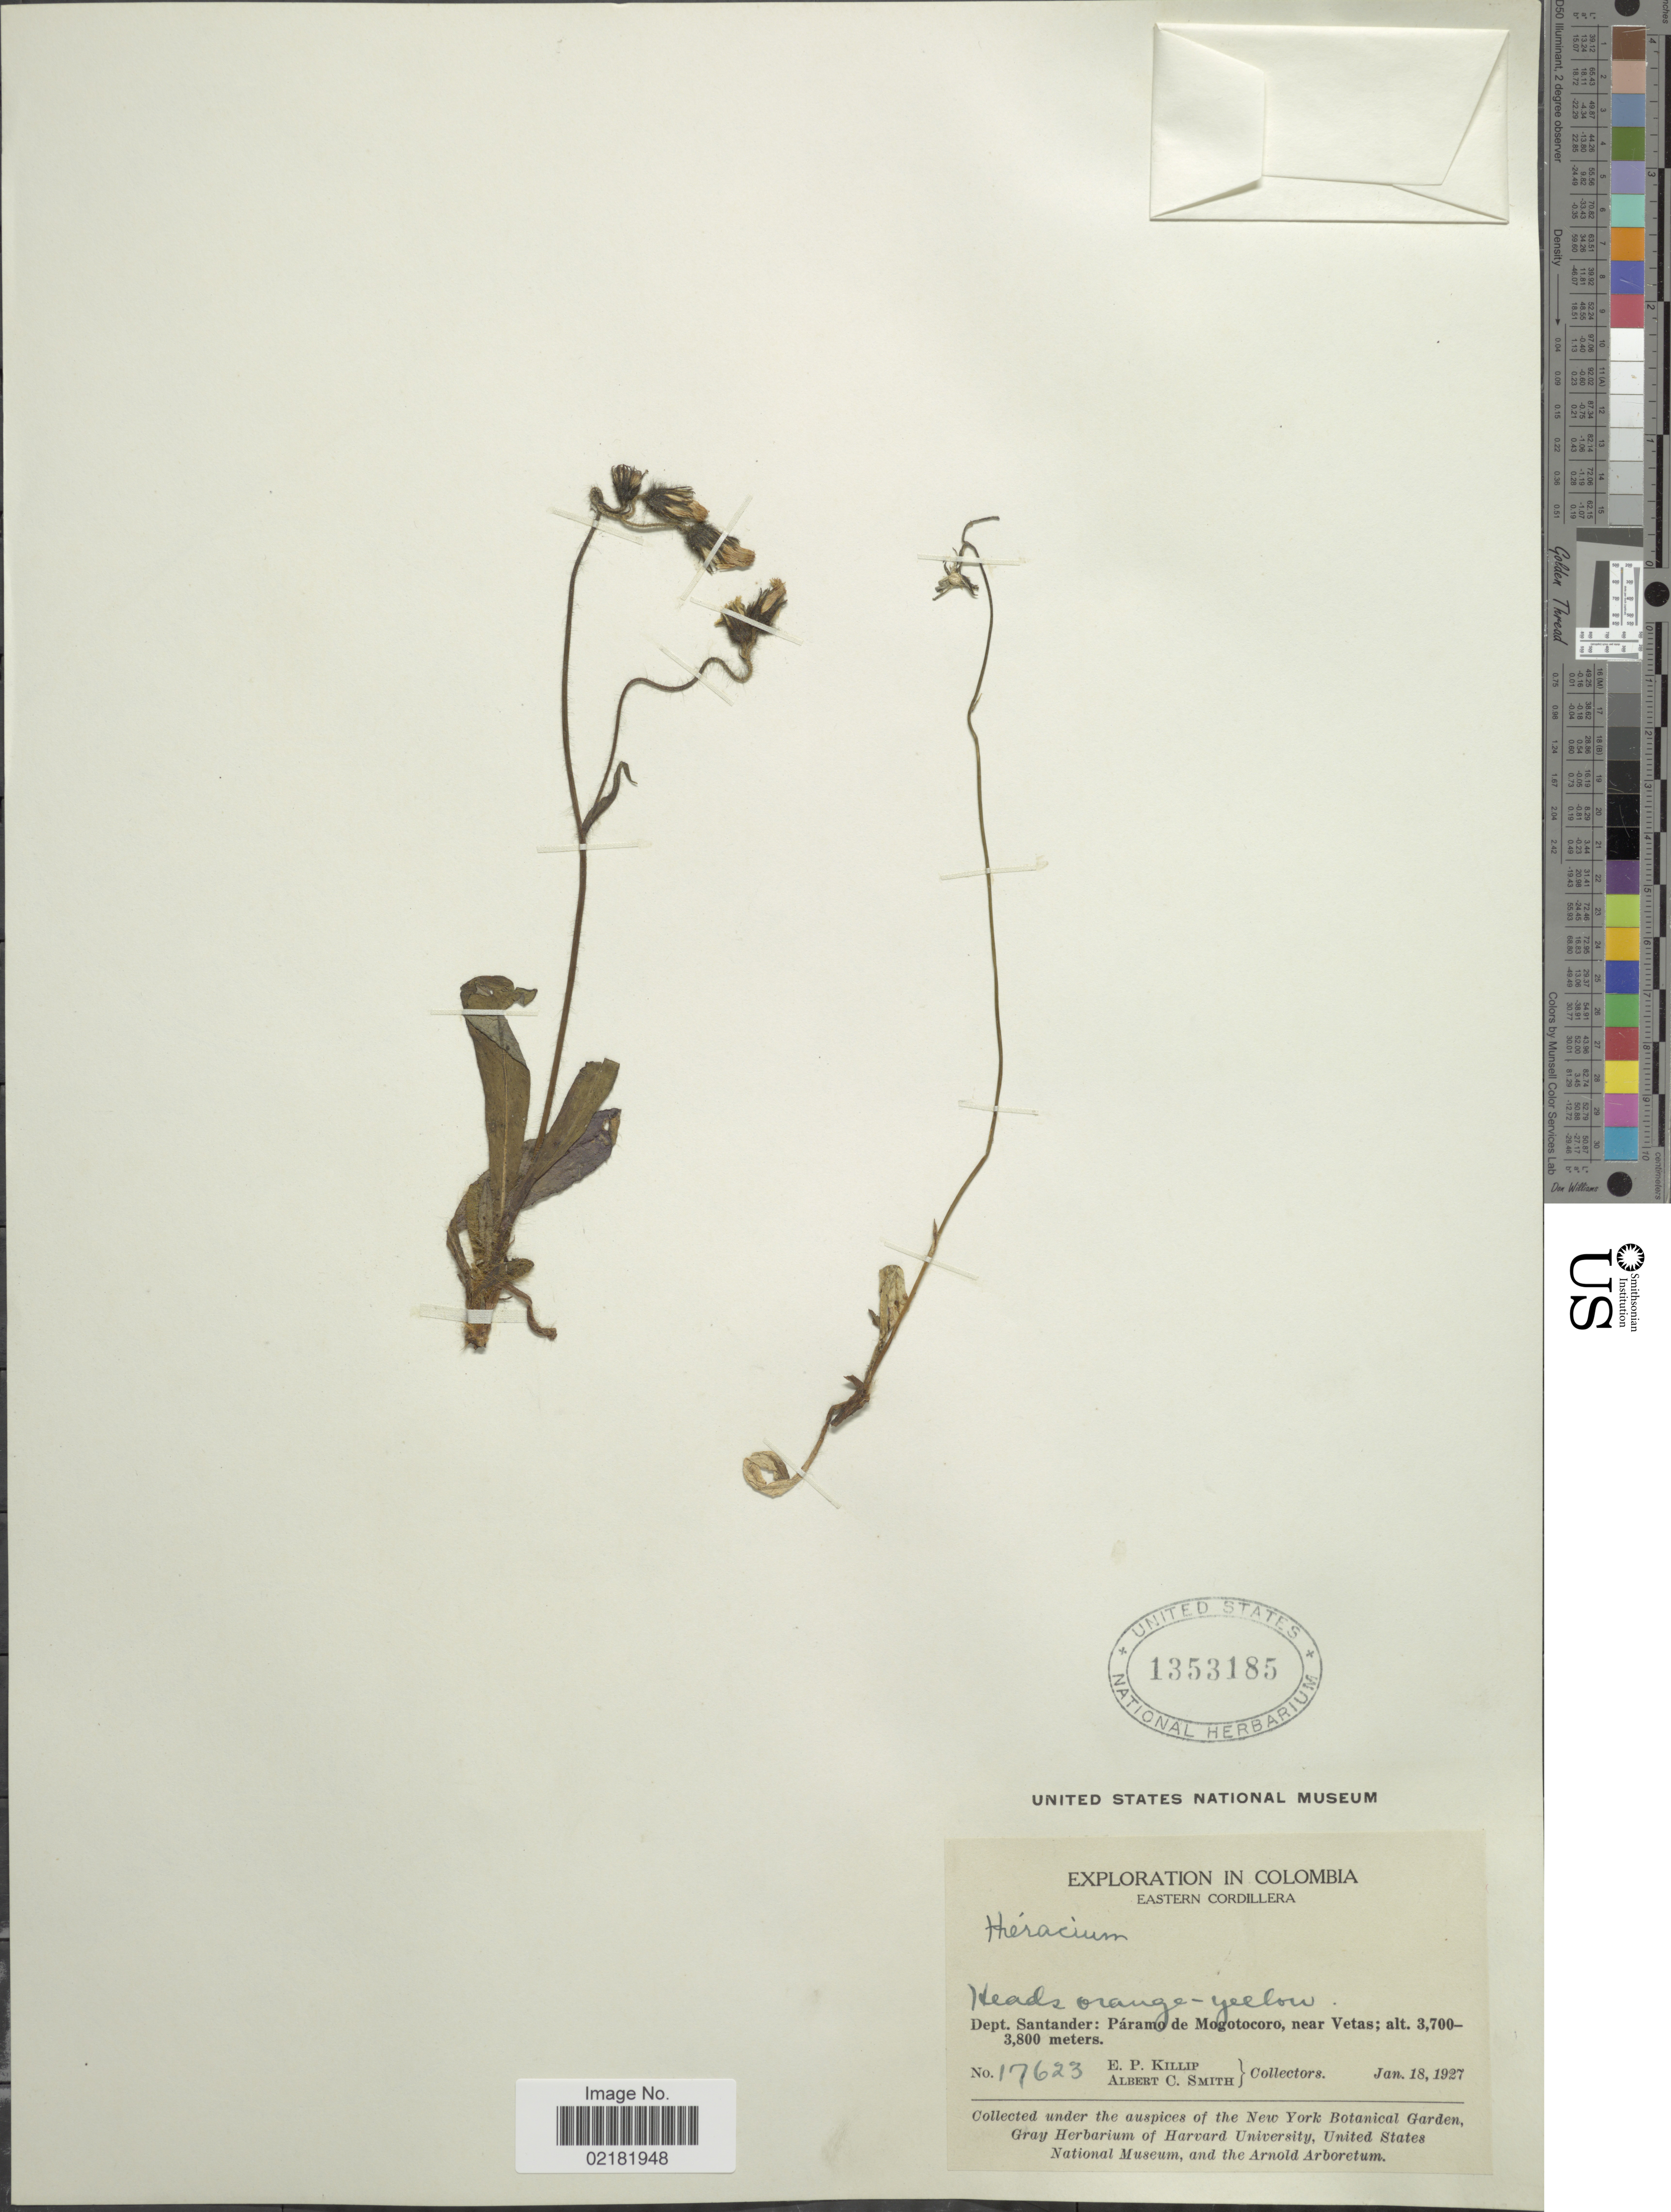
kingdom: Plantae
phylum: Tracheophyta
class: Magnoliopsida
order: Asterales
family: Asteraceae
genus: Hieracium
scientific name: Hieracium repandulare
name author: Druce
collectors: E. P. Killip & A. C. Smith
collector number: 17623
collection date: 1927-01-18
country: Colombia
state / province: Santander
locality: Paramo de Mogotocoro, near Vetas, Eastern Cordilleras.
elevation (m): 3700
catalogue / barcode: US 1353185